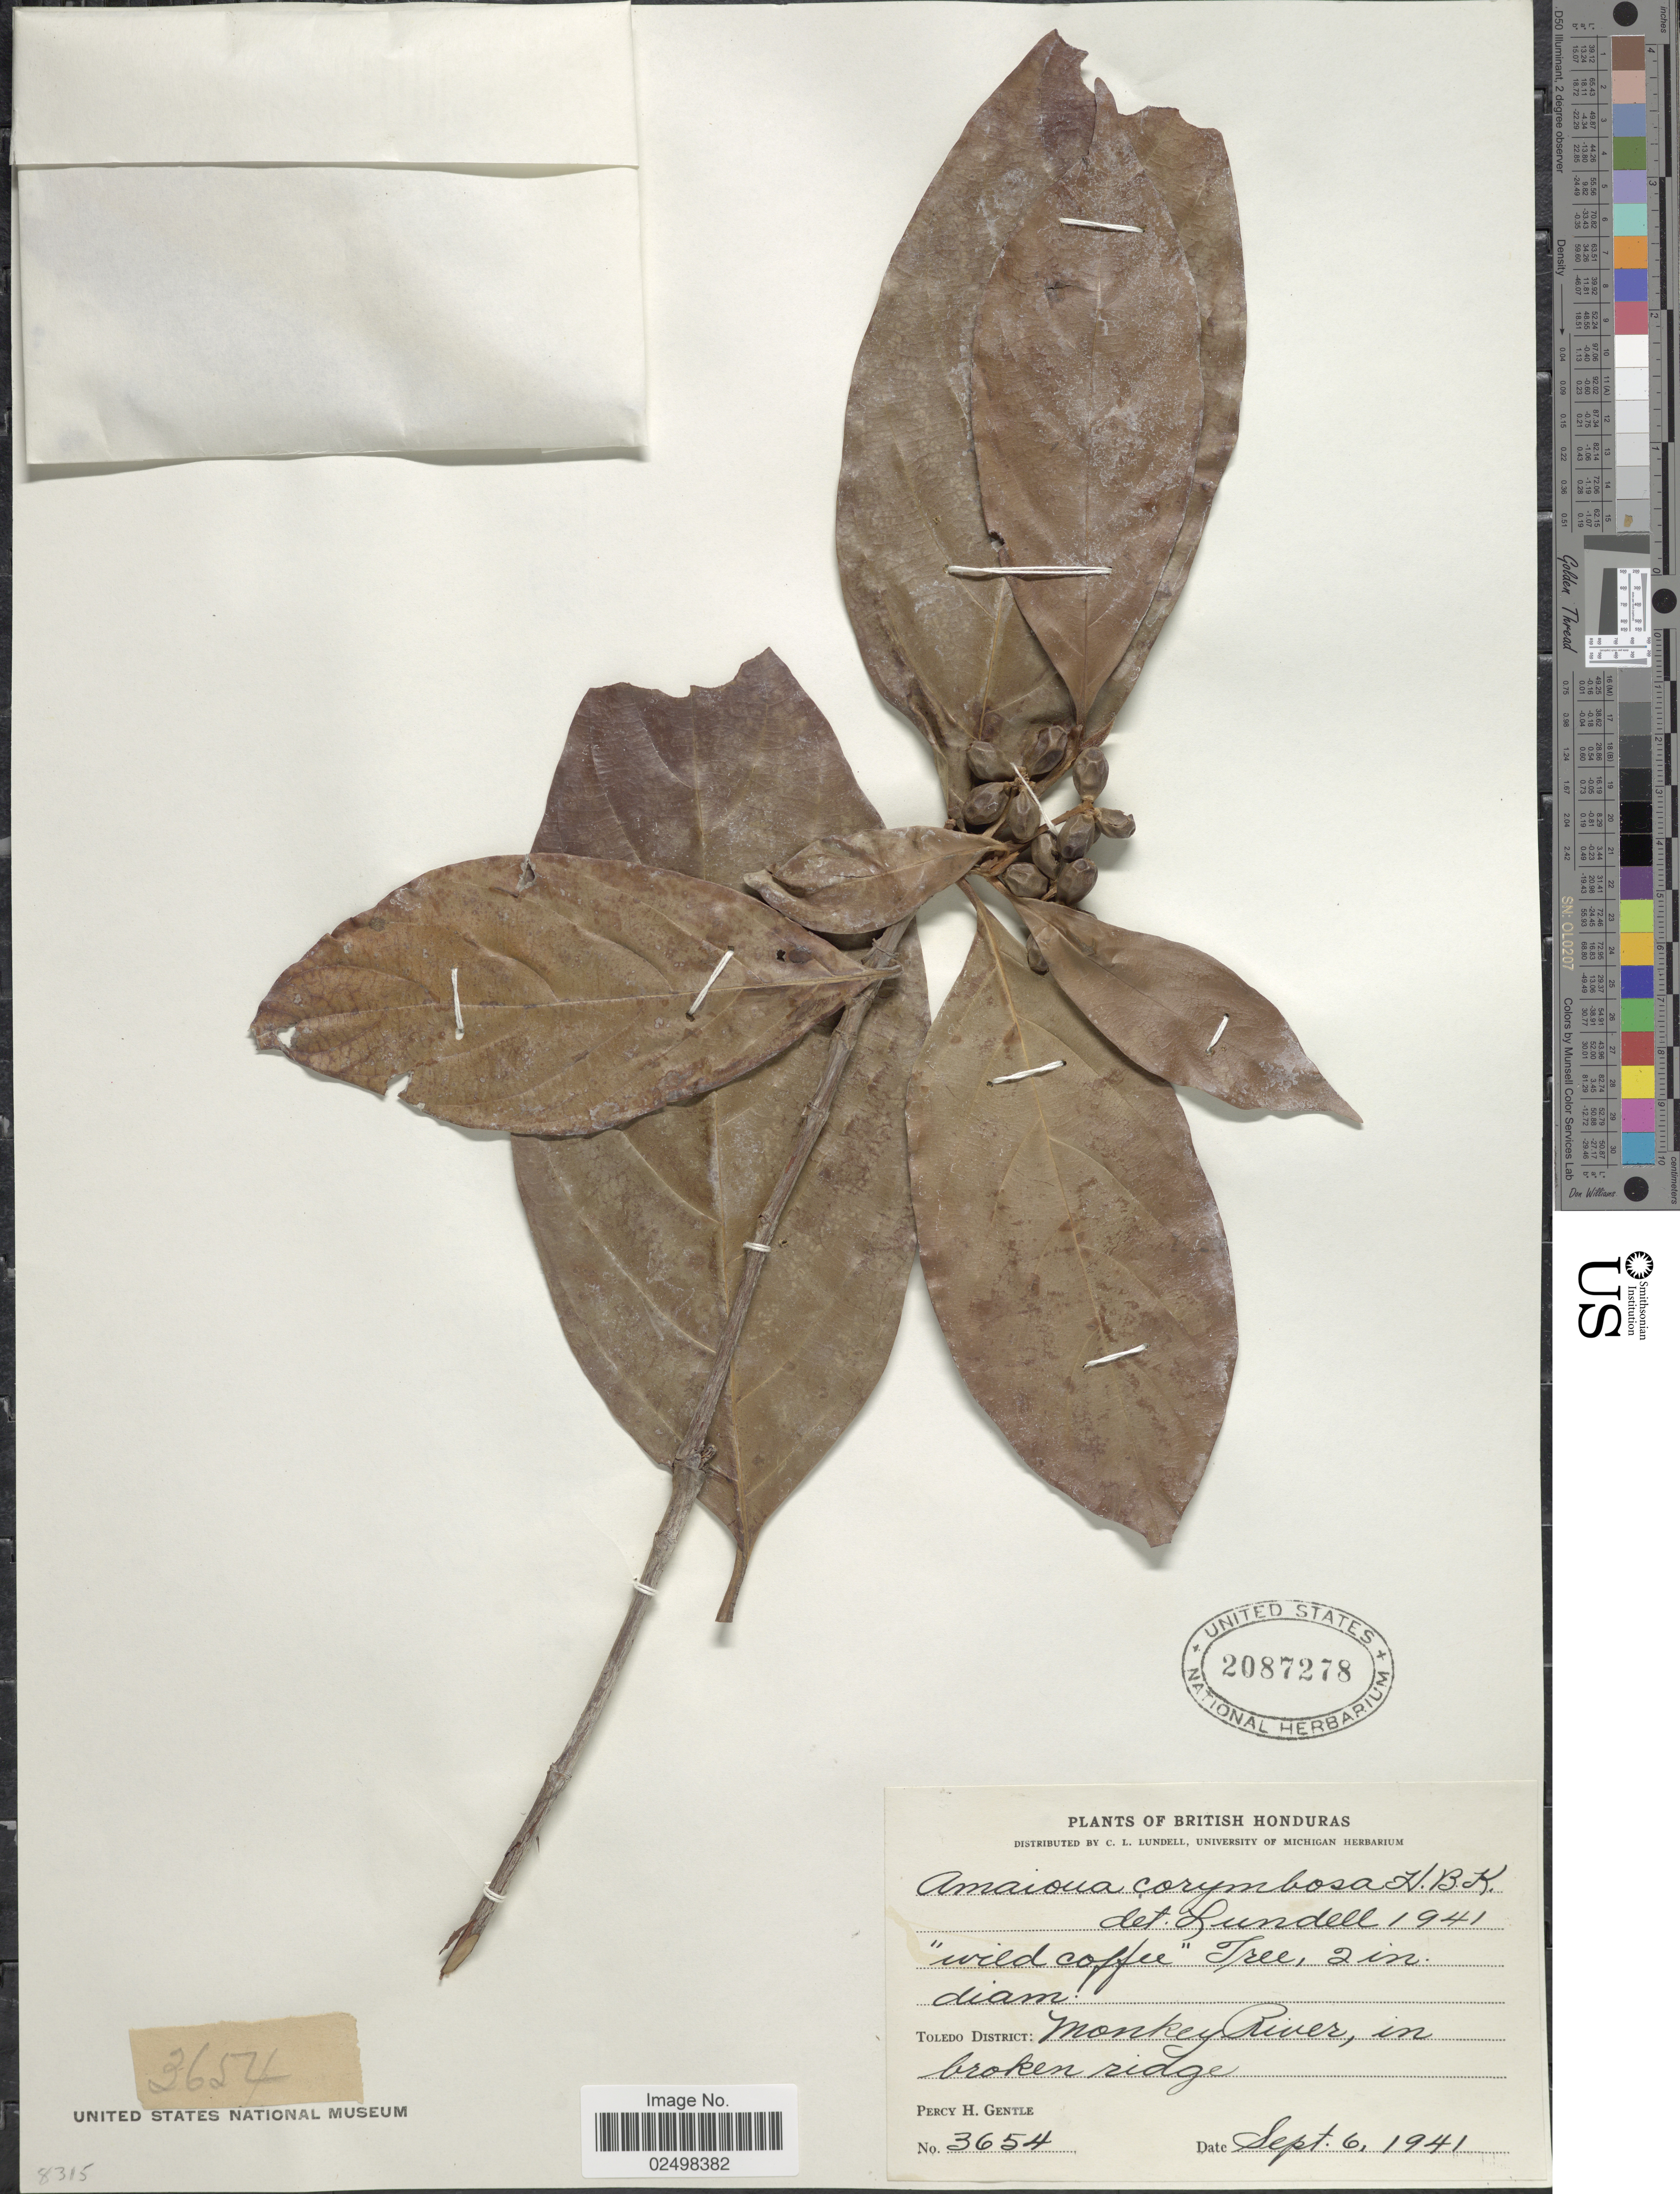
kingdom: Plantae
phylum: Tracheophyta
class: Magnoliopsida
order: Gentianales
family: Rubiaceae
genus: Amaioua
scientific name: Amaioua corymbosa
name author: Kunth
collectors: P. H. Gentle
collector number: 3654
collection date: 1941-09-06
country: Belize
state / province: Toledo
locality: British Honduras, Monkey River, in broken ridge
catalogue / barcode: US 2087278